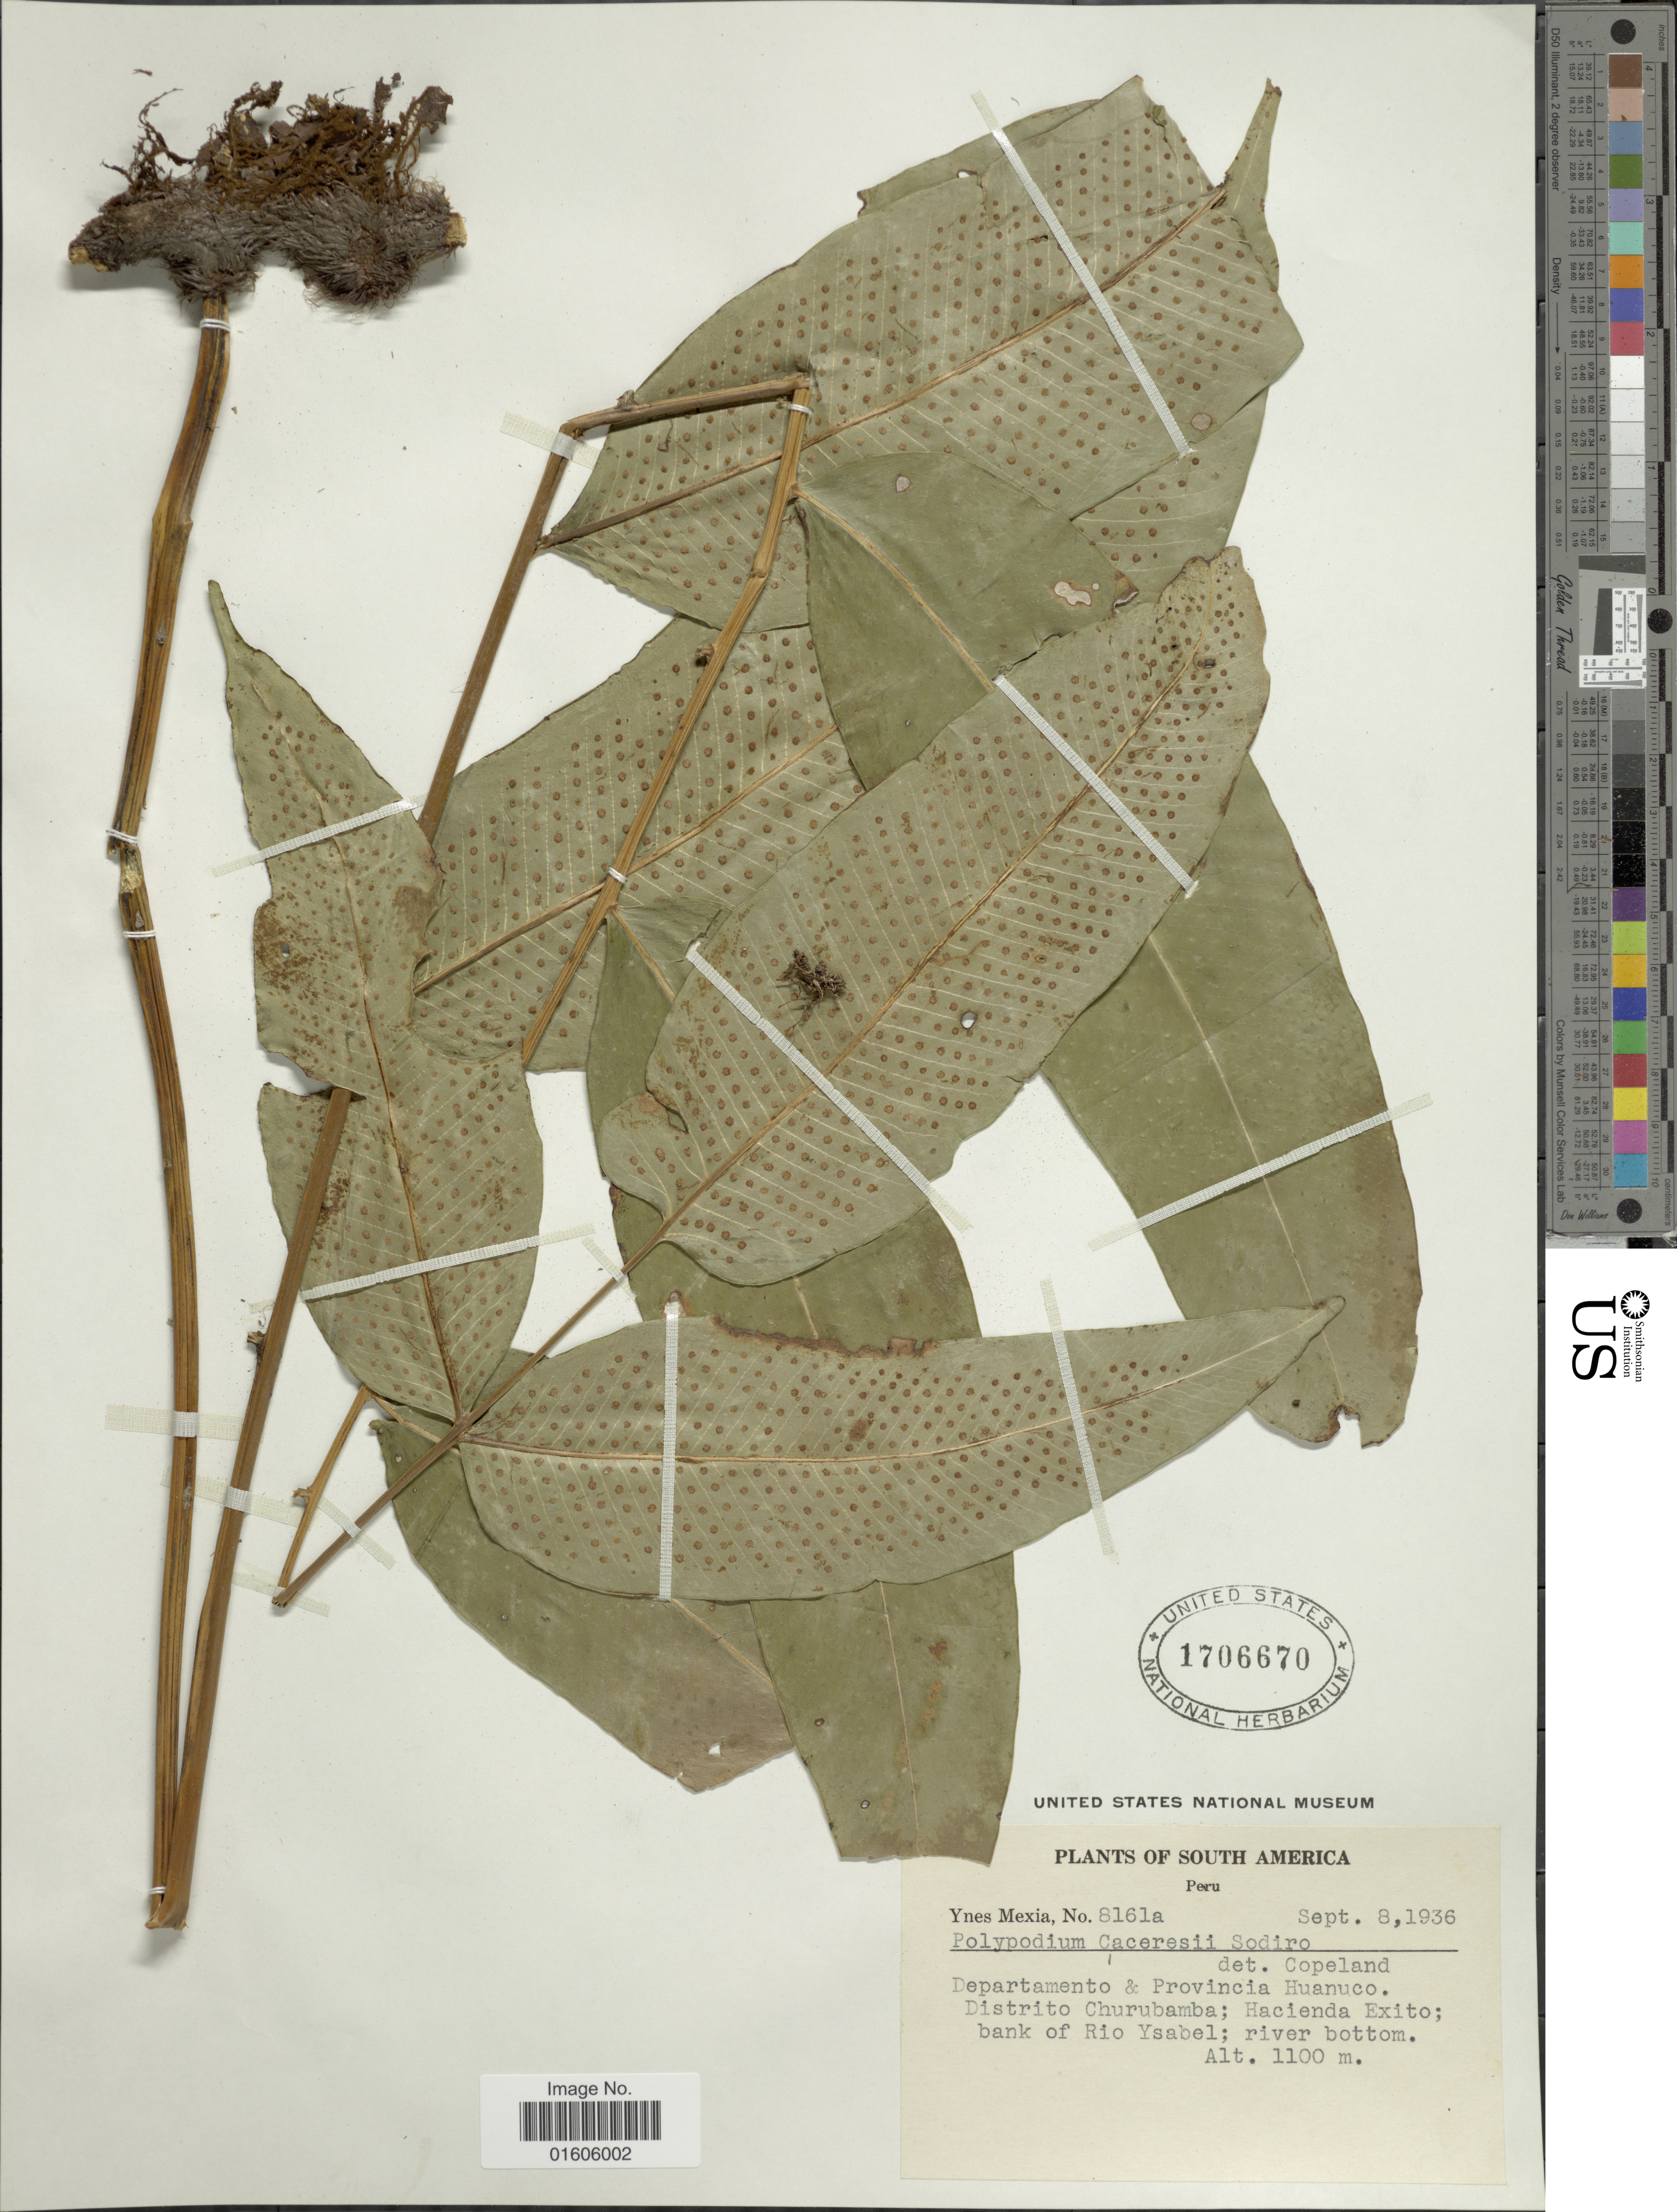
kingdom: Plantae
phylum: Tracheophyta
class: Polypodiopsida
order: Polypodiales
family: Polypodiaceae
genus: Serpocaulon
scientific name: Serpocaulon caceresii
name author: A.R. Sm.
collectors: Y. Mexia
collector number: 8161a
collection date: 1936-09-08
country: Peru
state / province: Huánuco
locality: Departamento & Provincia Huanuco. Distrito Churubamba; Hacienda Exito; bank of Rio Ysabel; river bottom.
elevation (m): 1100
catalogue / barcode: US 1706670